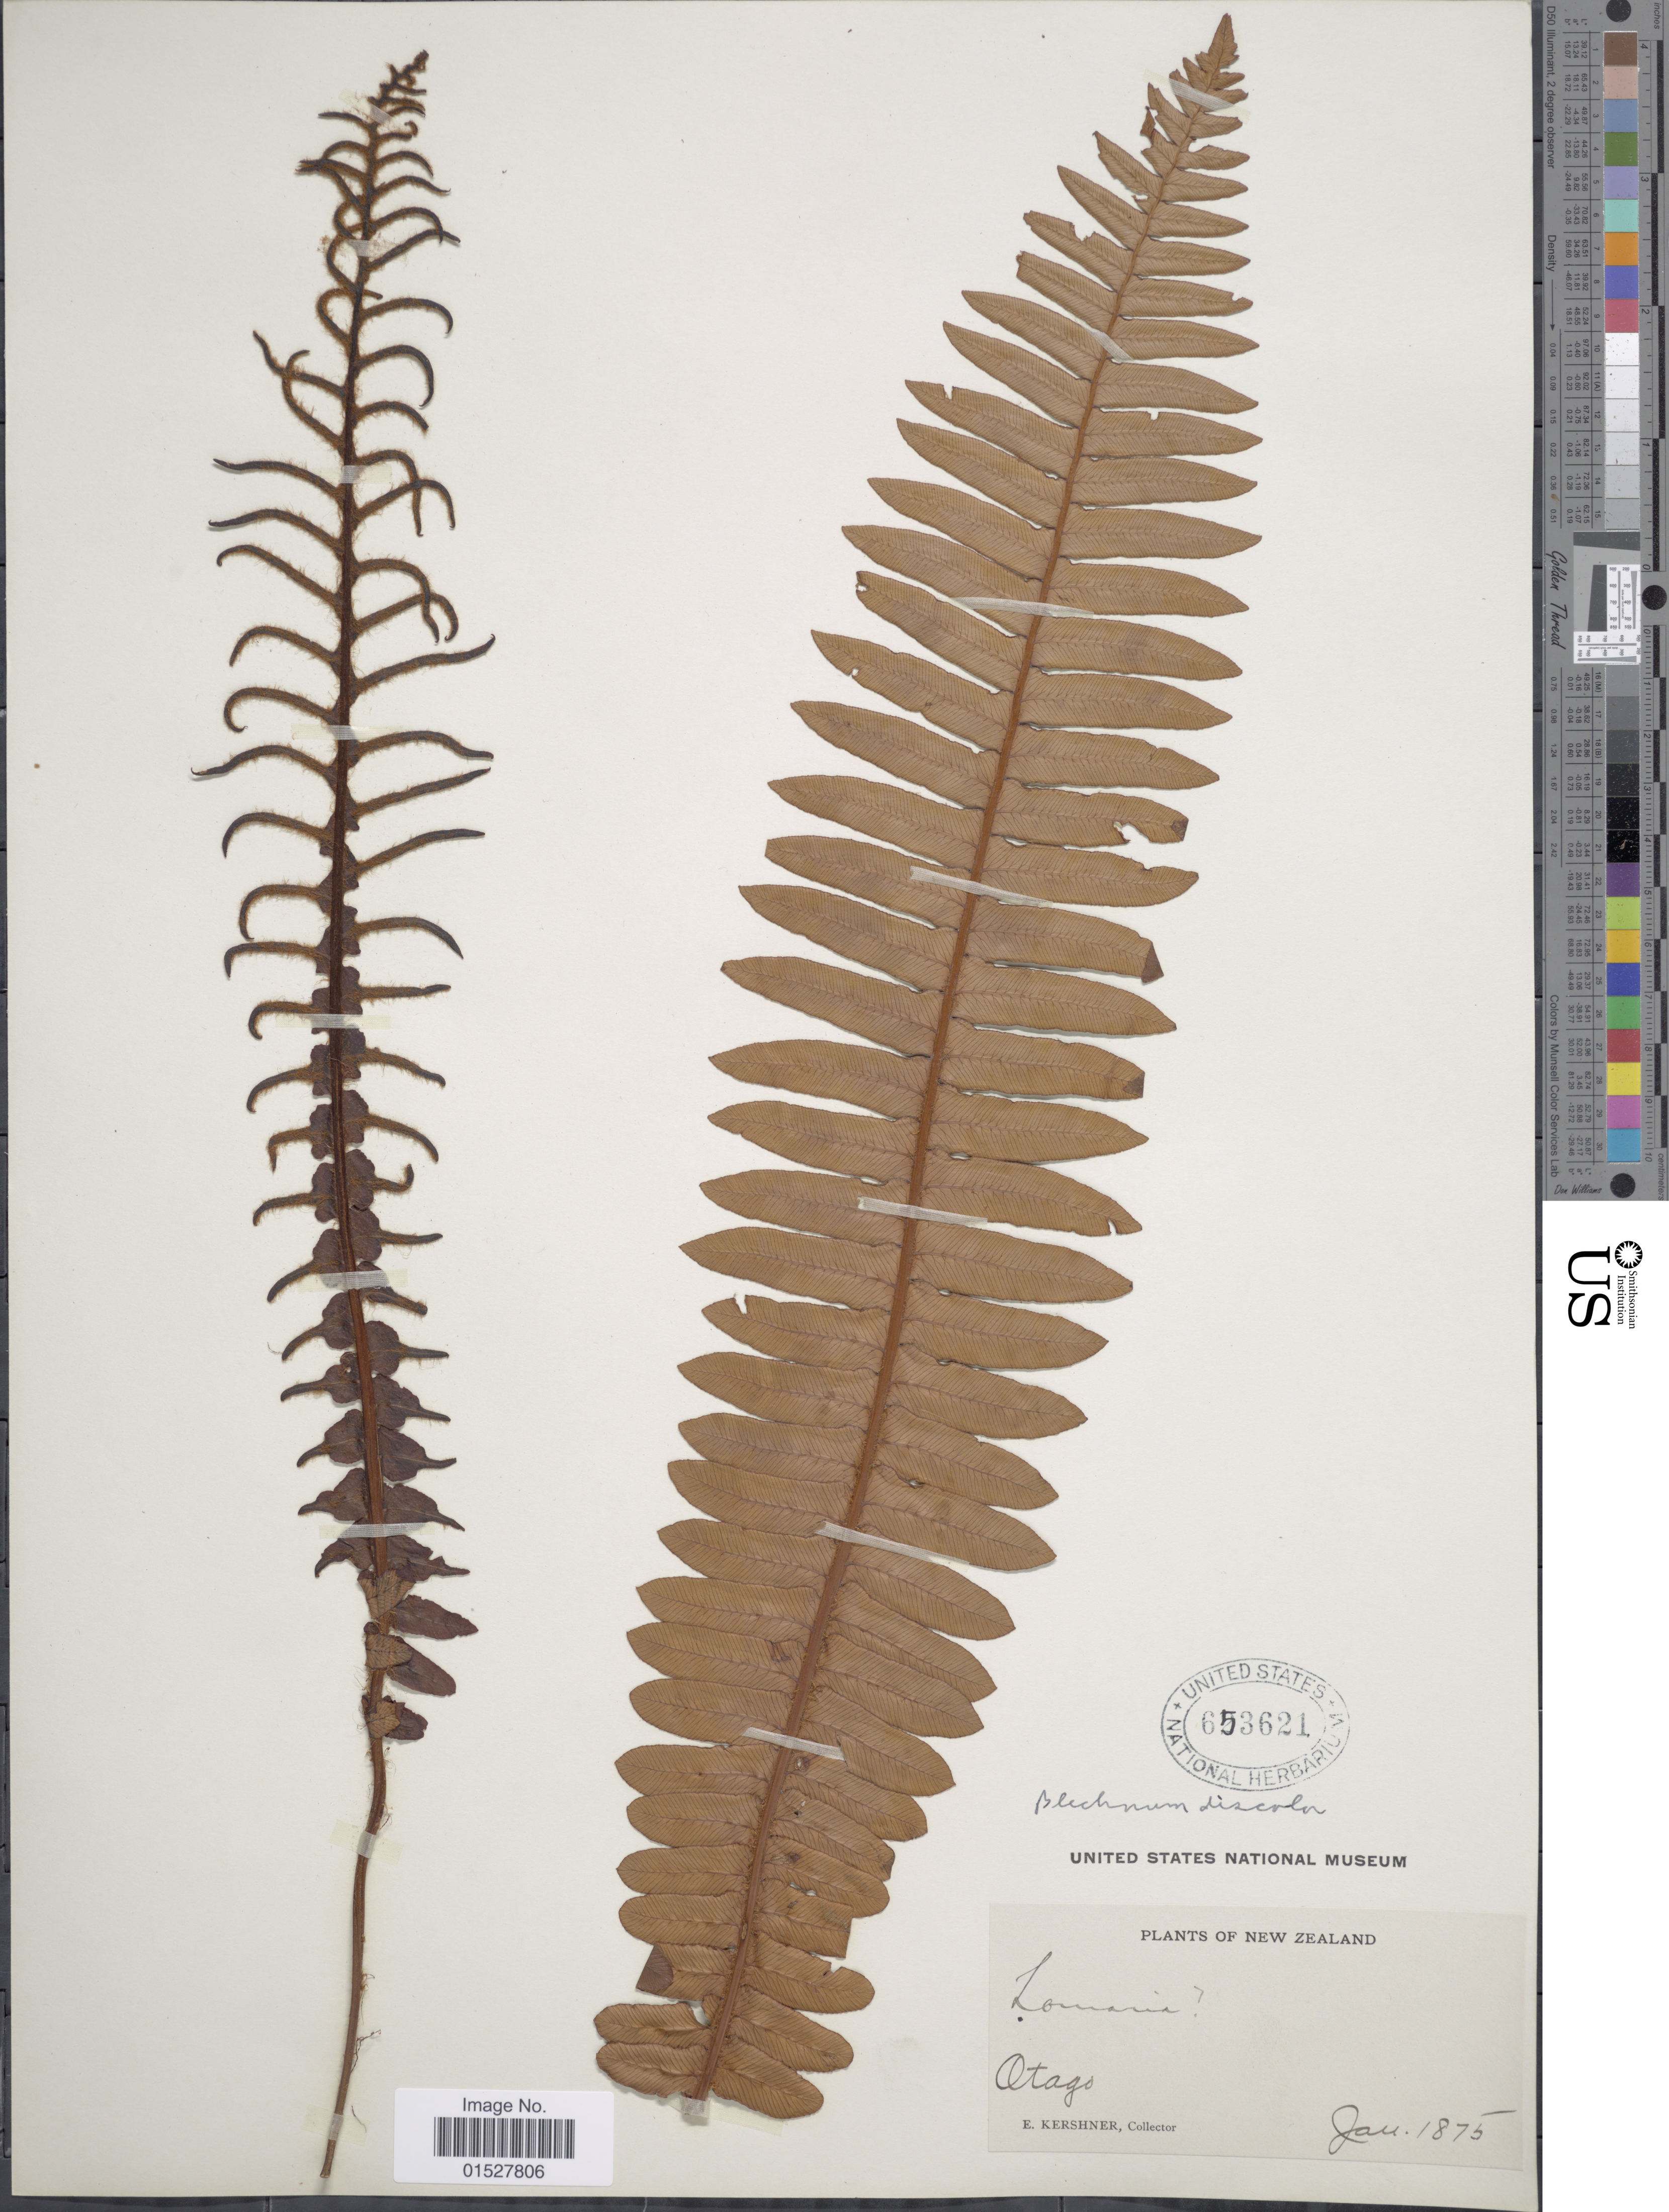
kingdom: Plantae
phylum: Tracheophyta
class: Polypodiopsida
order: Polypodiales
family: Blechnaceae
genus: Blechnum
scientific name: Blechnum discolor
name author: (G. Forst.) Keyserl.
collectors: E. Kershner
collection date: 1875-01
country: New Zealand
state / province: Otago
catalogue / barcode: US 653621